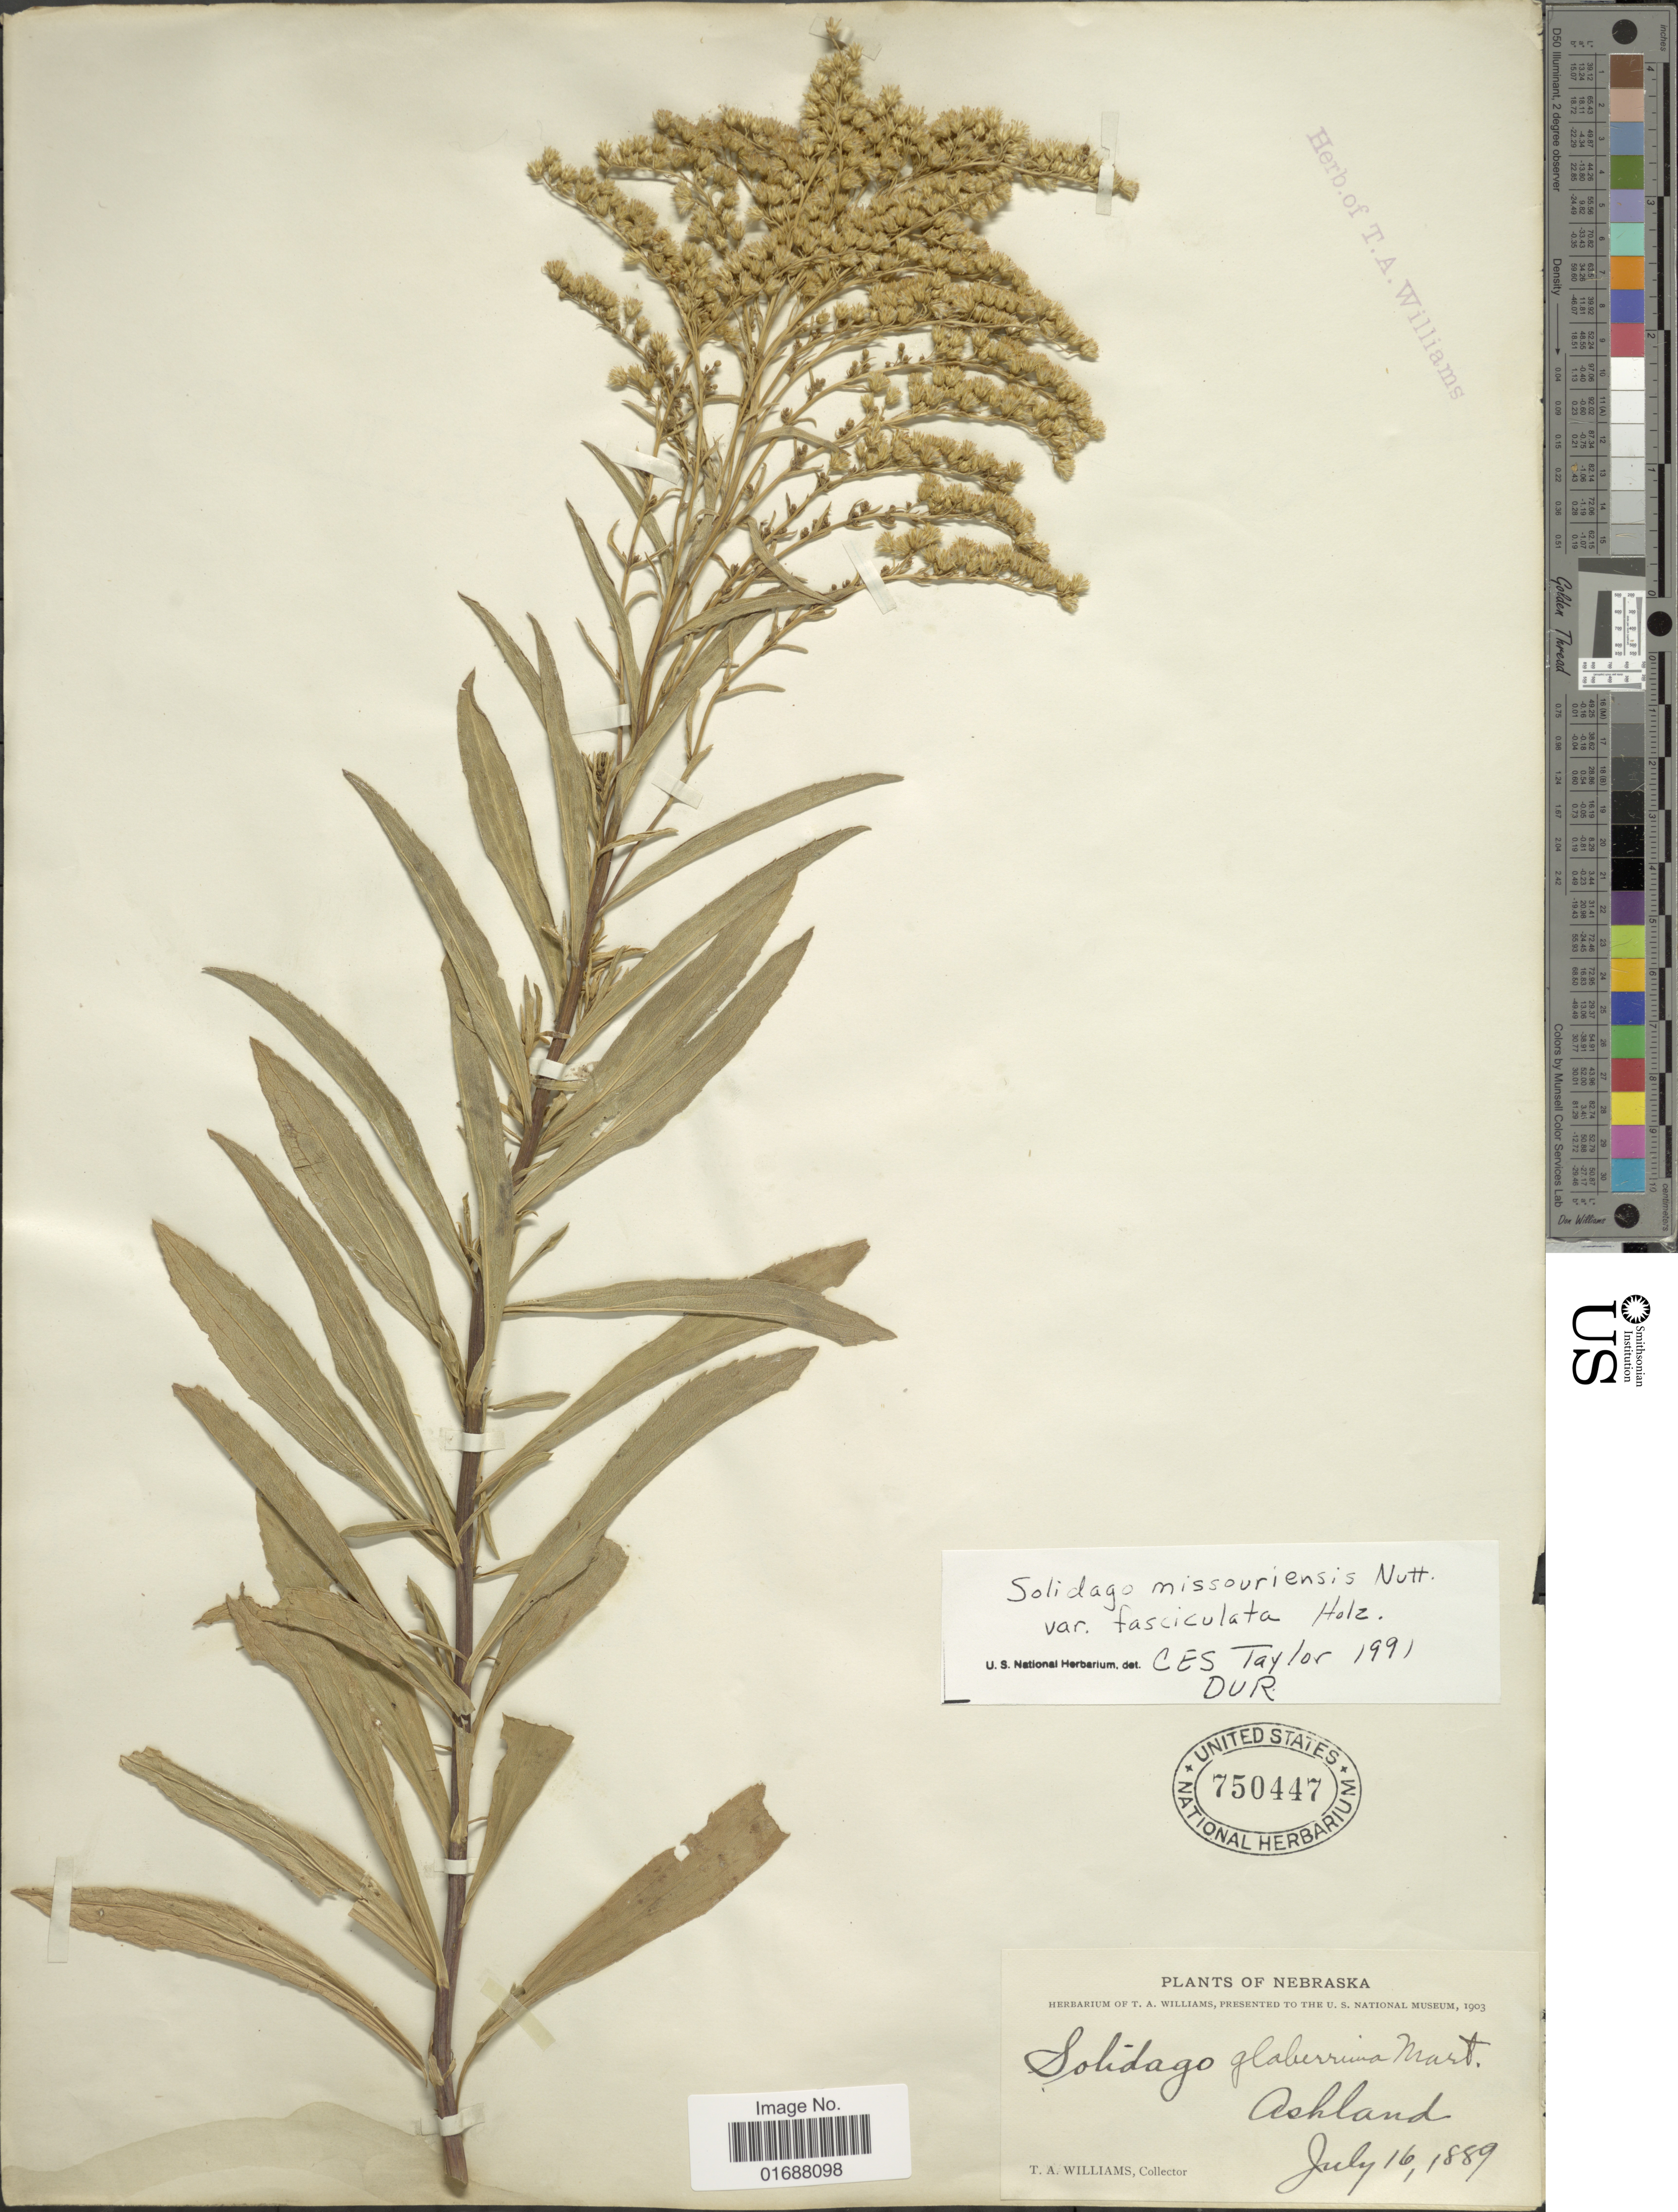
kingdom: Plantae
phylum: Tracheophyta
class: Magnoliopsida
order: Asterales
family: Asteraceae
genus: Solidago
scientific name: Solidago missouriensis var. fasciculata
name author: Holz.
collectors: T. A. Williams (herbarium)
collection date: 1889-07-16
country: United States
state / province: Nebraska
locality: Nebraska, Oshland.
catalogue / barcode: US 750447